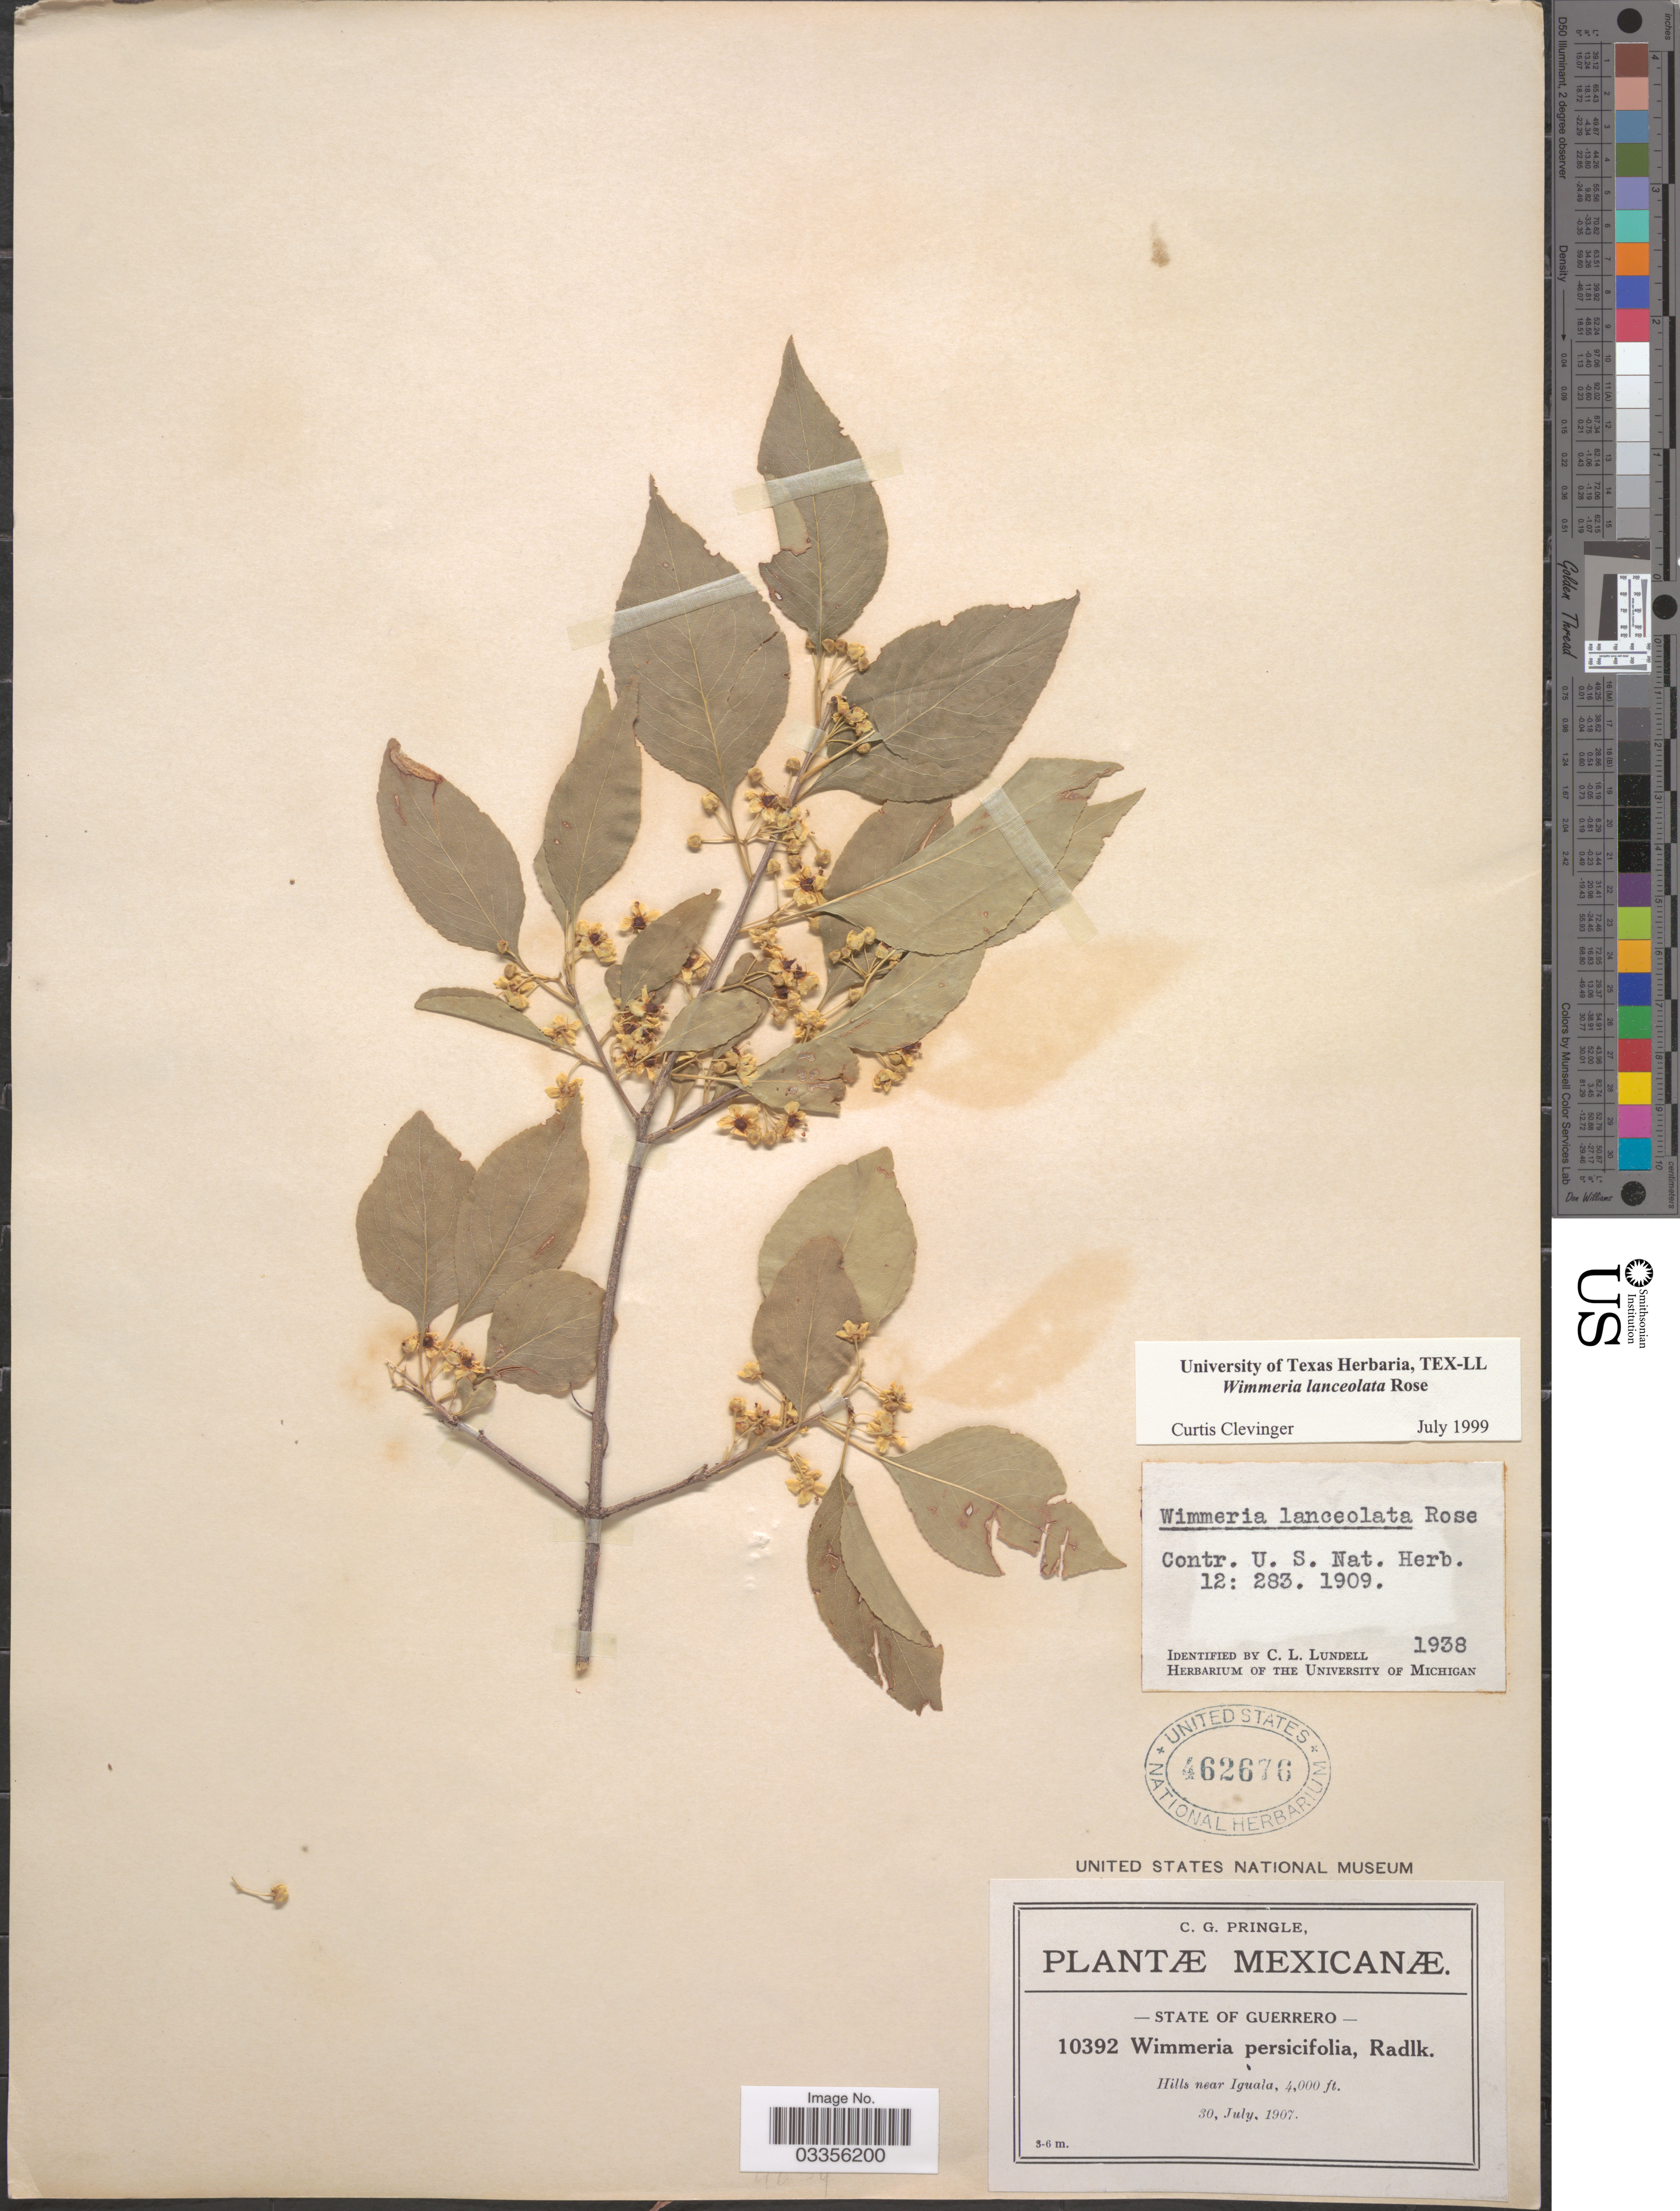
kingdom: Plantae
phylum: Tracheophyta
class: Magnoliopsida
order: Celastrales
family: Celastraceae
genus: Wimmeria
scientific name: Wimmeria lanceolata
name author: Rose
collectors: C. G. Pringle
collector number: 10392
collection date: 1907-07-30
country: Mexico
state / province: Guerrero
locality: Hills near Iguala.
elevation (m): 1219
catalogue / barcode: US 462676